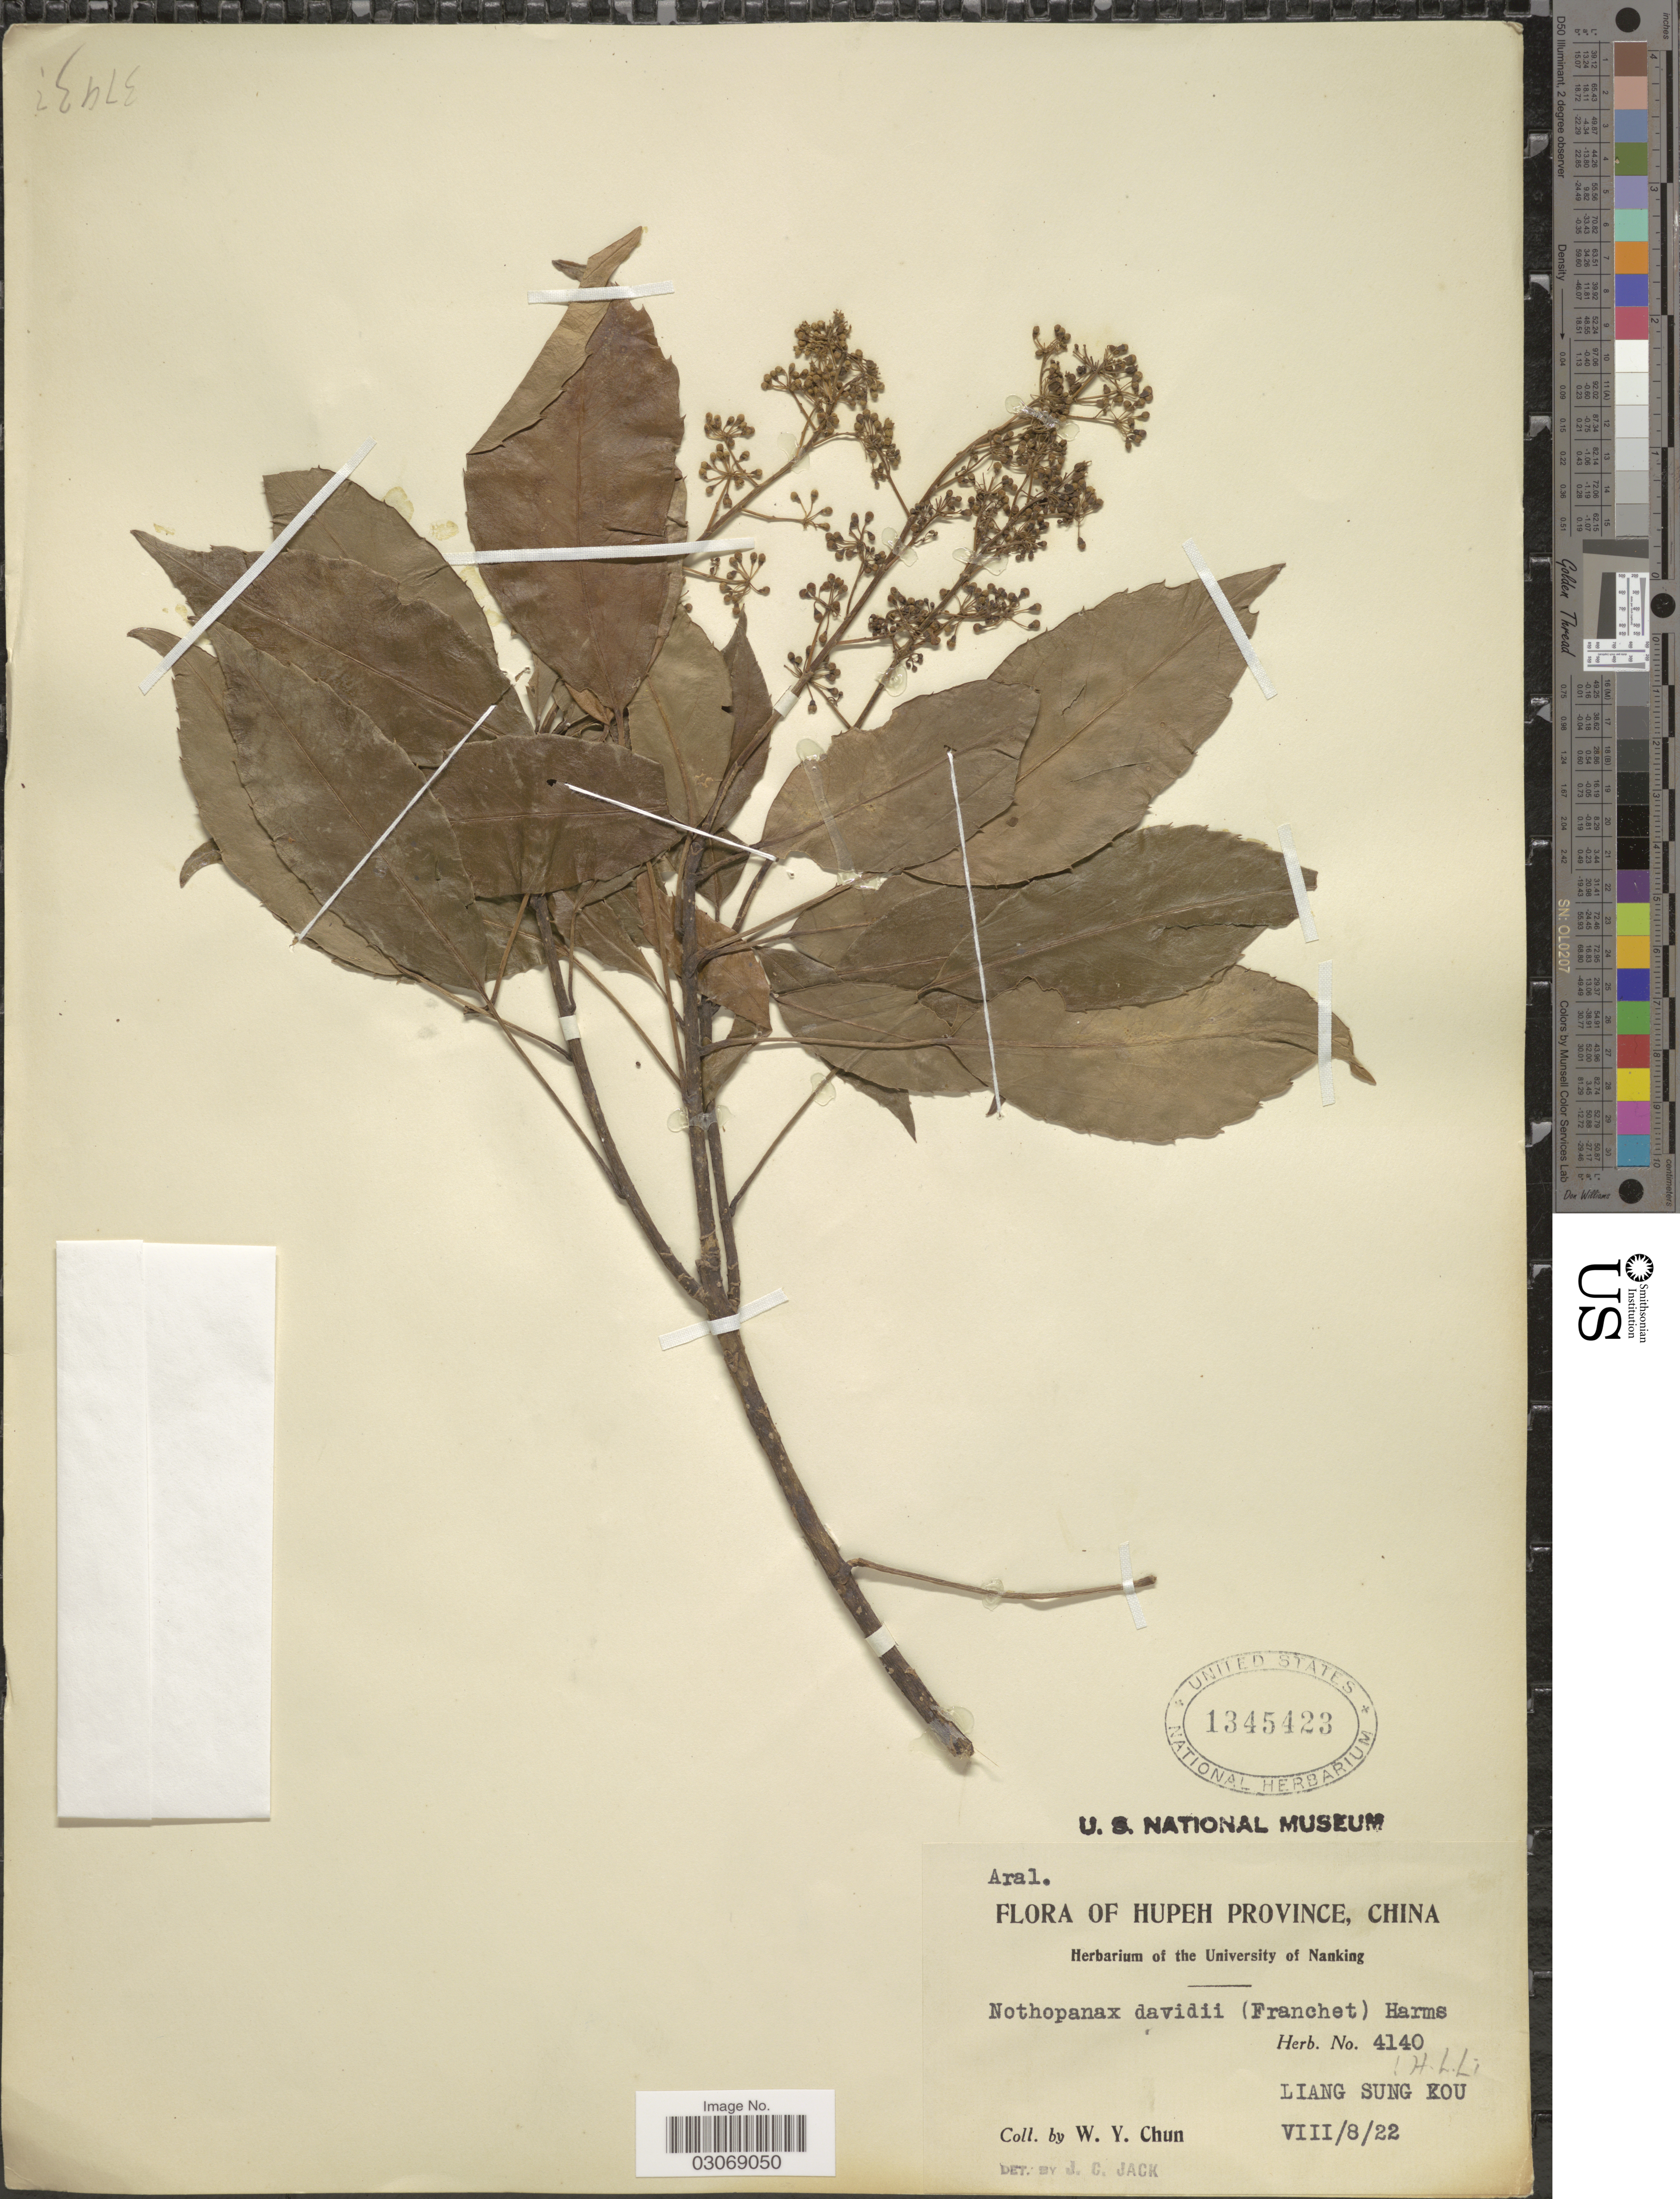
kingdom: Plantae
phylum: Tracheophyta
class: Magnoliopsida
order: Apiales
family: Araliaceae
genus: Nothopanax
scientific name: Nothopanax davidii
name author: (Franch.) Harms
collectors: W. Y. Chun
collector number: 4140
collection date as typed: Transcribed d/m/y: 8/8/22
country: China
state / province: Hubei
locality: Hupeh. Liang Sung Kou.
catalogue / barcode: US 1345423